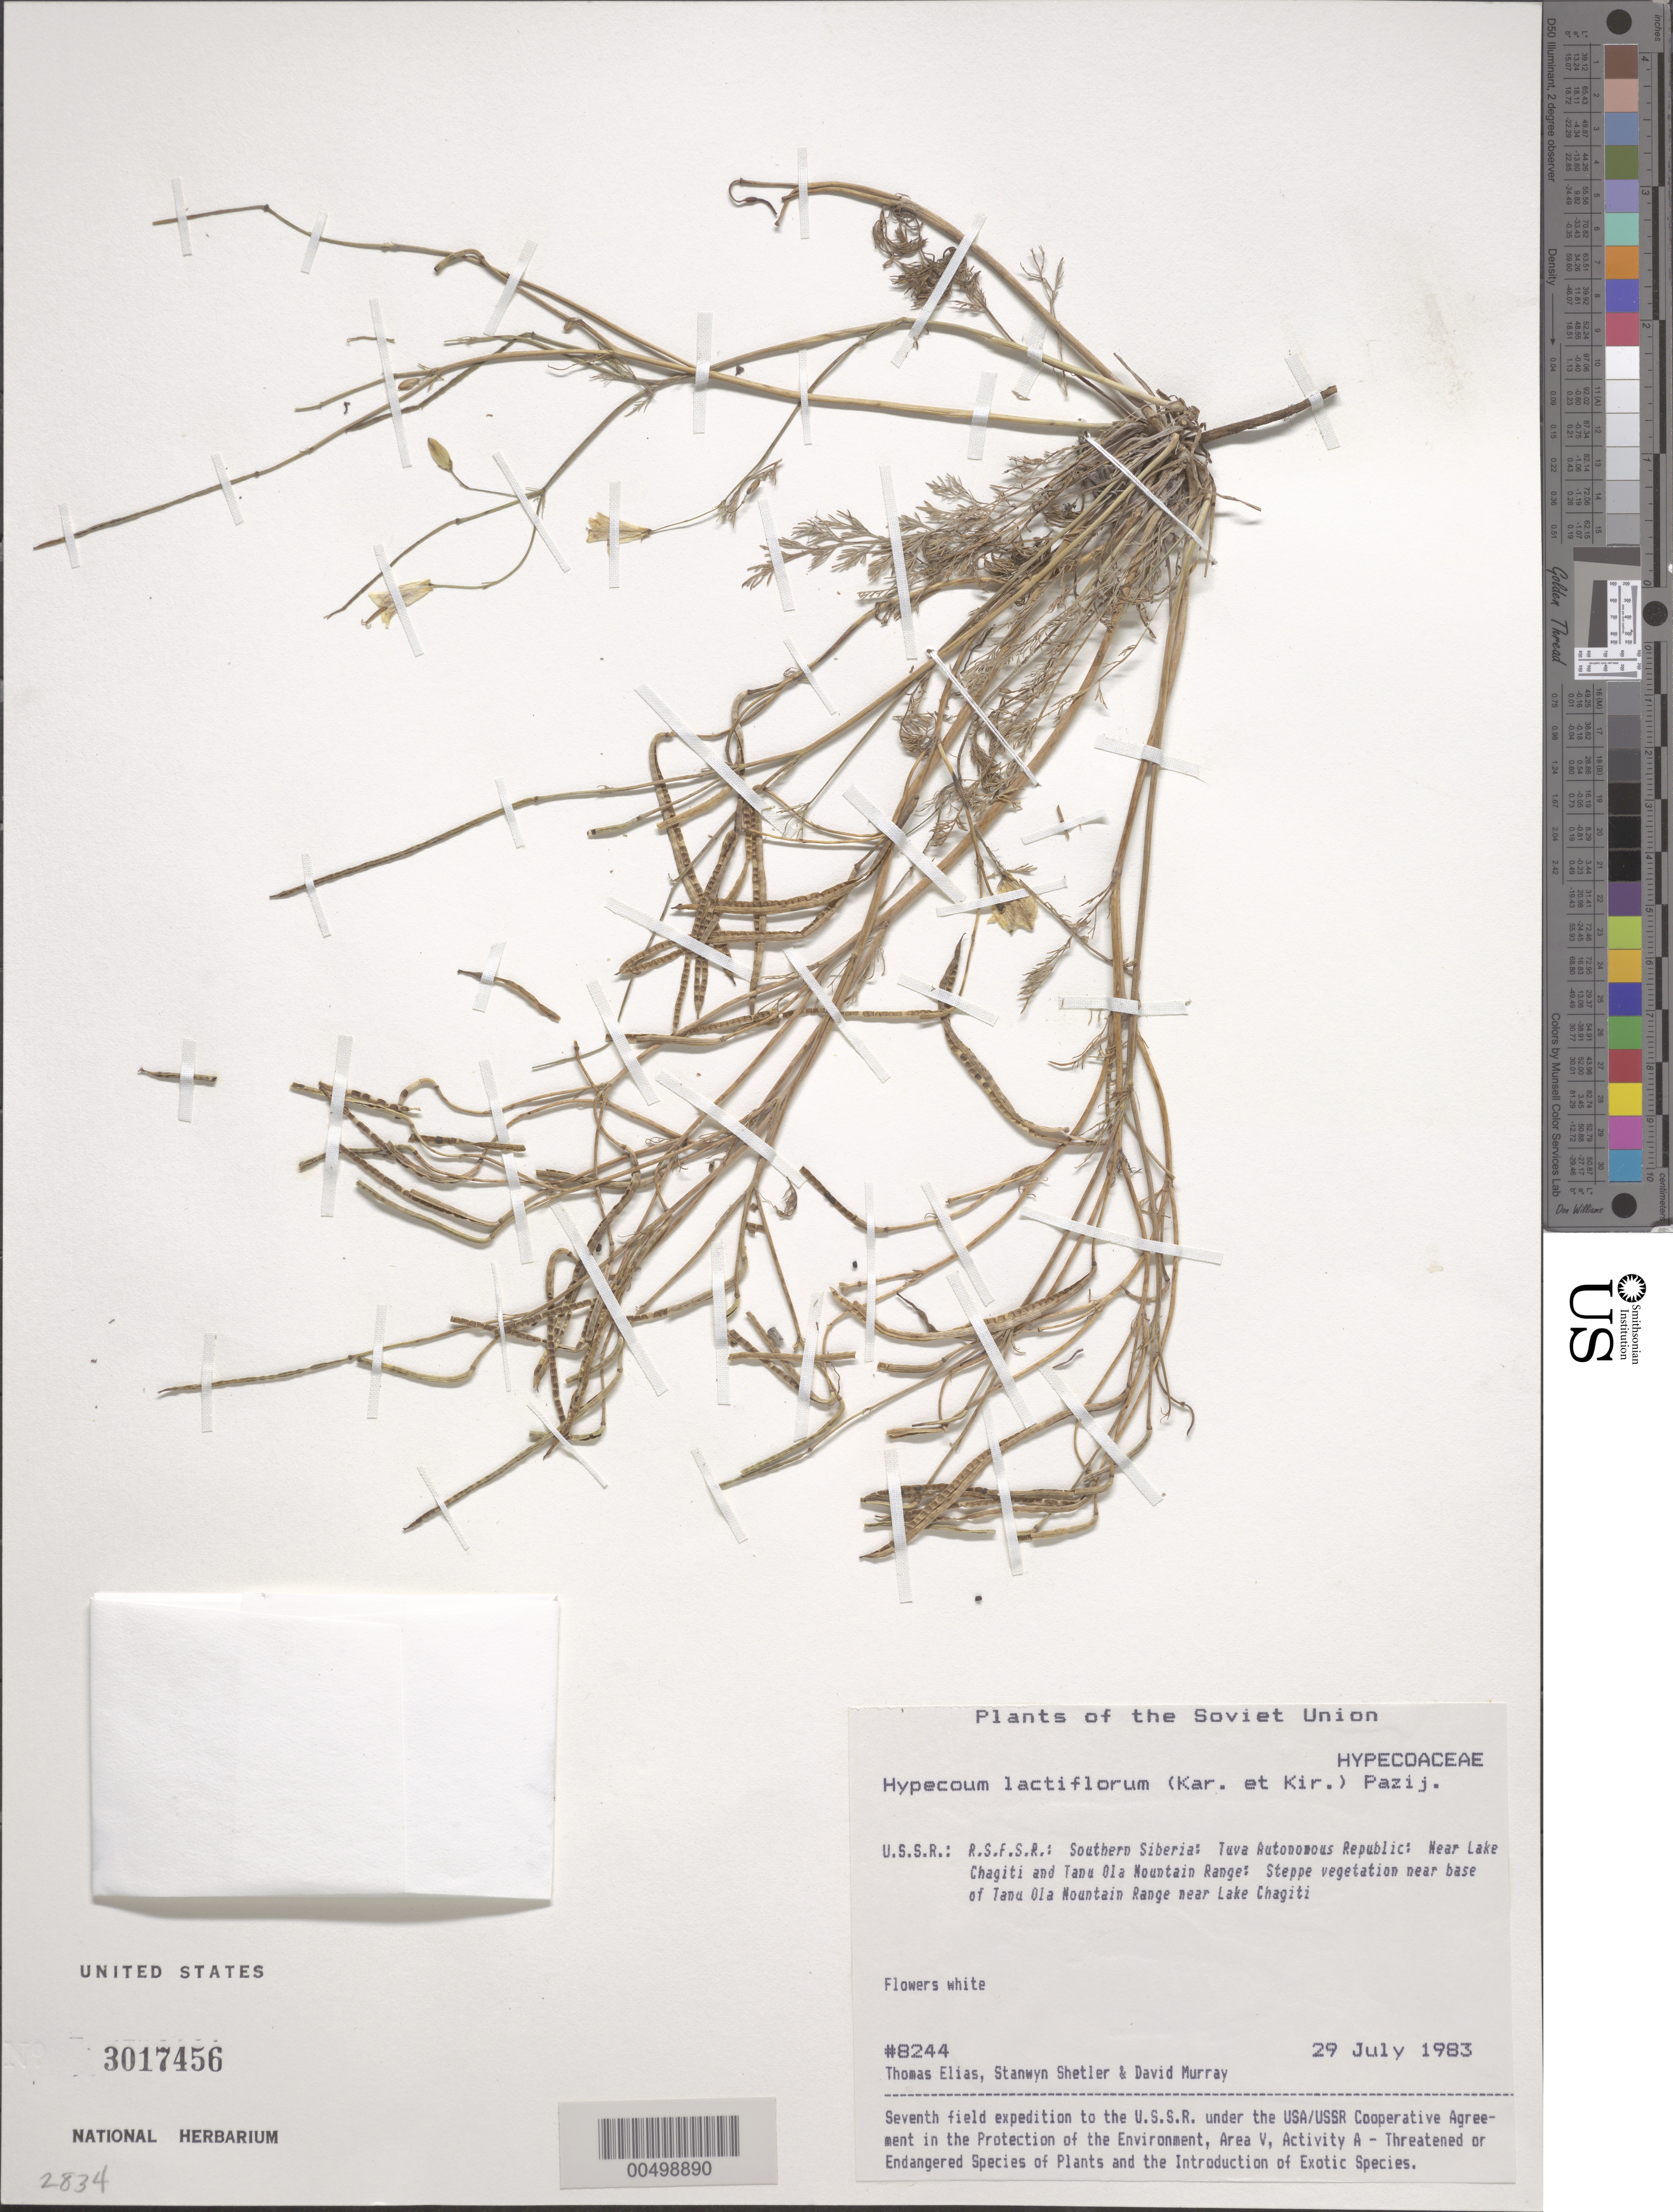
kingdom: Plantae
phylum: Tracheophyta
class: Magnoliopsida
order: Ranunculales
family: Papaveraceae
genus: Hypecoum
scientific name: Hypecoum lactiflorum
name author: (Kar. & Kir.) Pazij.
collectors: T. Elias, S. Shetler & D. F. Murray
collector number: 8244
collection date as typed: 29 Jul 1983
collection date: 1983-07-29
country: Russian Federation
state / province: Tuva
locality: near base of Tannu-Ola Mountain Range near Lake Chagitai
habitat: steppe vegetation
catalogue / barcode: US 3017456